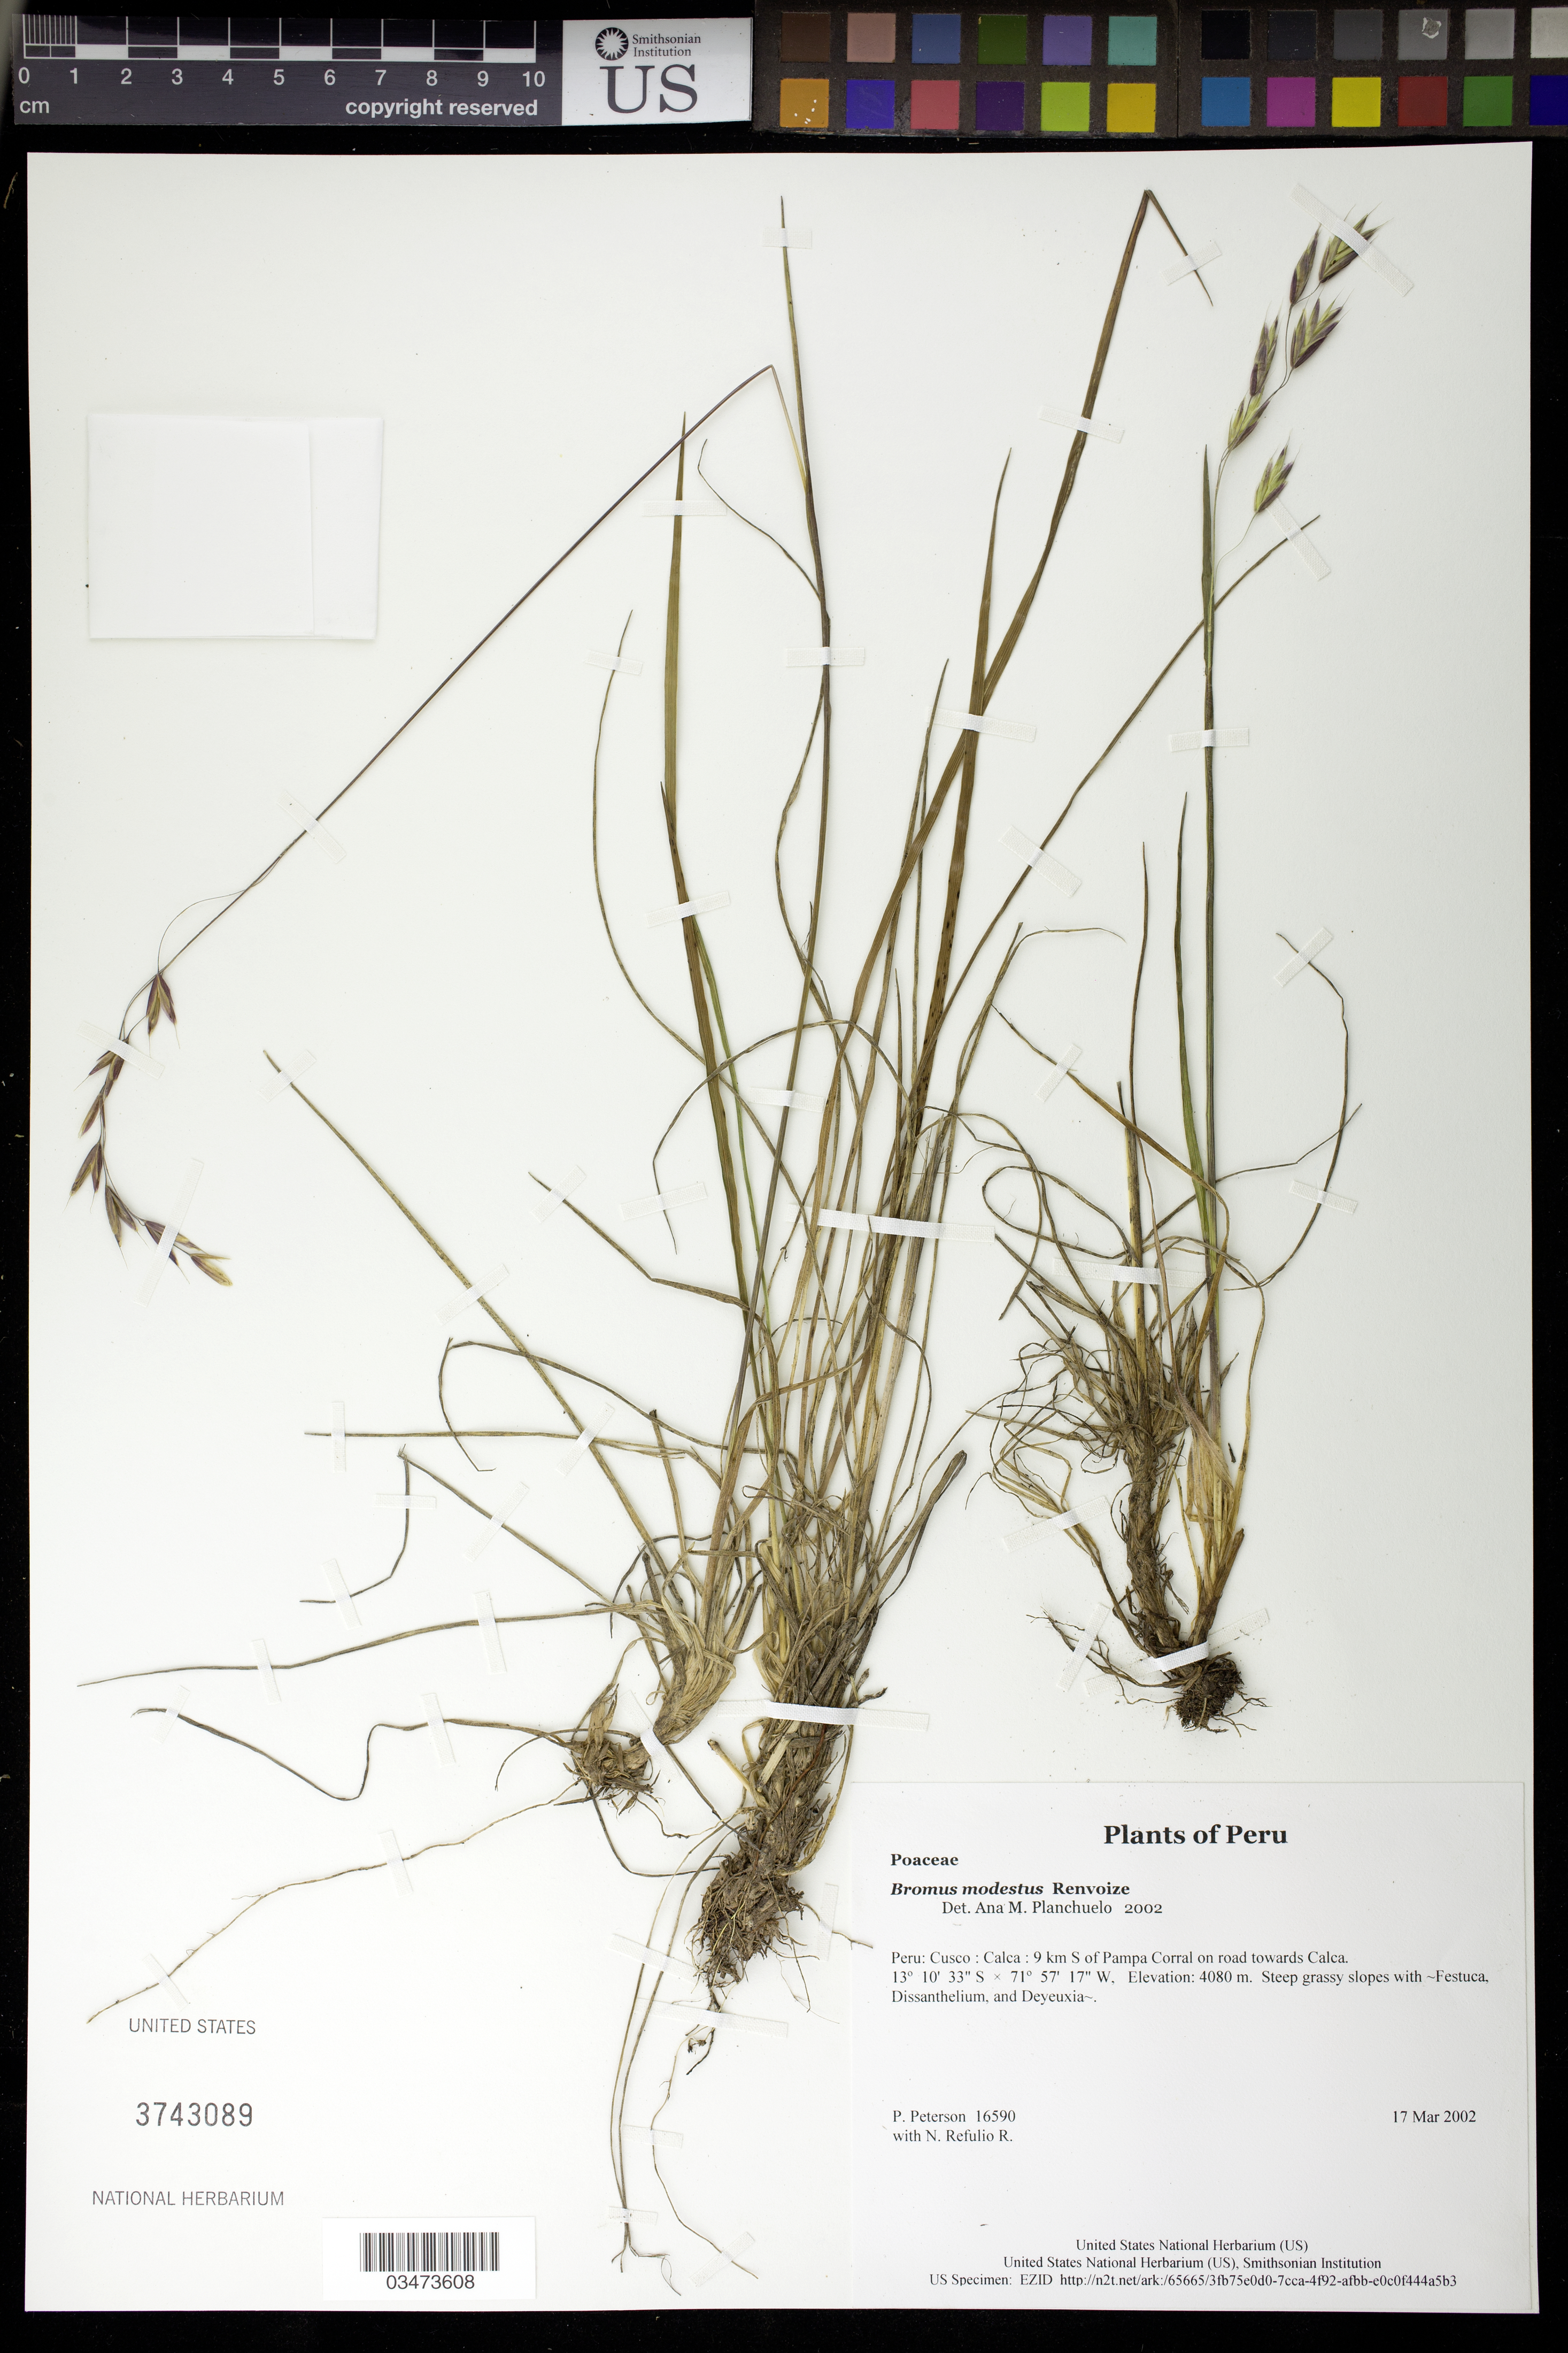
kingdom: Plantae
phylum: Tracheophyta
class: Liliopsida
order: Poales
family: Poaceae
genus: Bromus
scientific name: Bromus modestus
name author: Renvoize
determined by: Planchuelo, A. M.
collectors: P. M. Peterson & N. Refulio-Rodríguez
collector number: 16590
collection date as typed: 17 Mar 2002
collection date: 2002-03-17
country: Peru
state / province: Cusco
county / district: Calca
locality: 9 km S of Pampa Corral on road towards Calca.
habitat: Steep grassy slopes with ~Festuca, Dissanthelium, and Deyeuxia~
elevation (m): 4080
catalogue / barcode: US 3743089